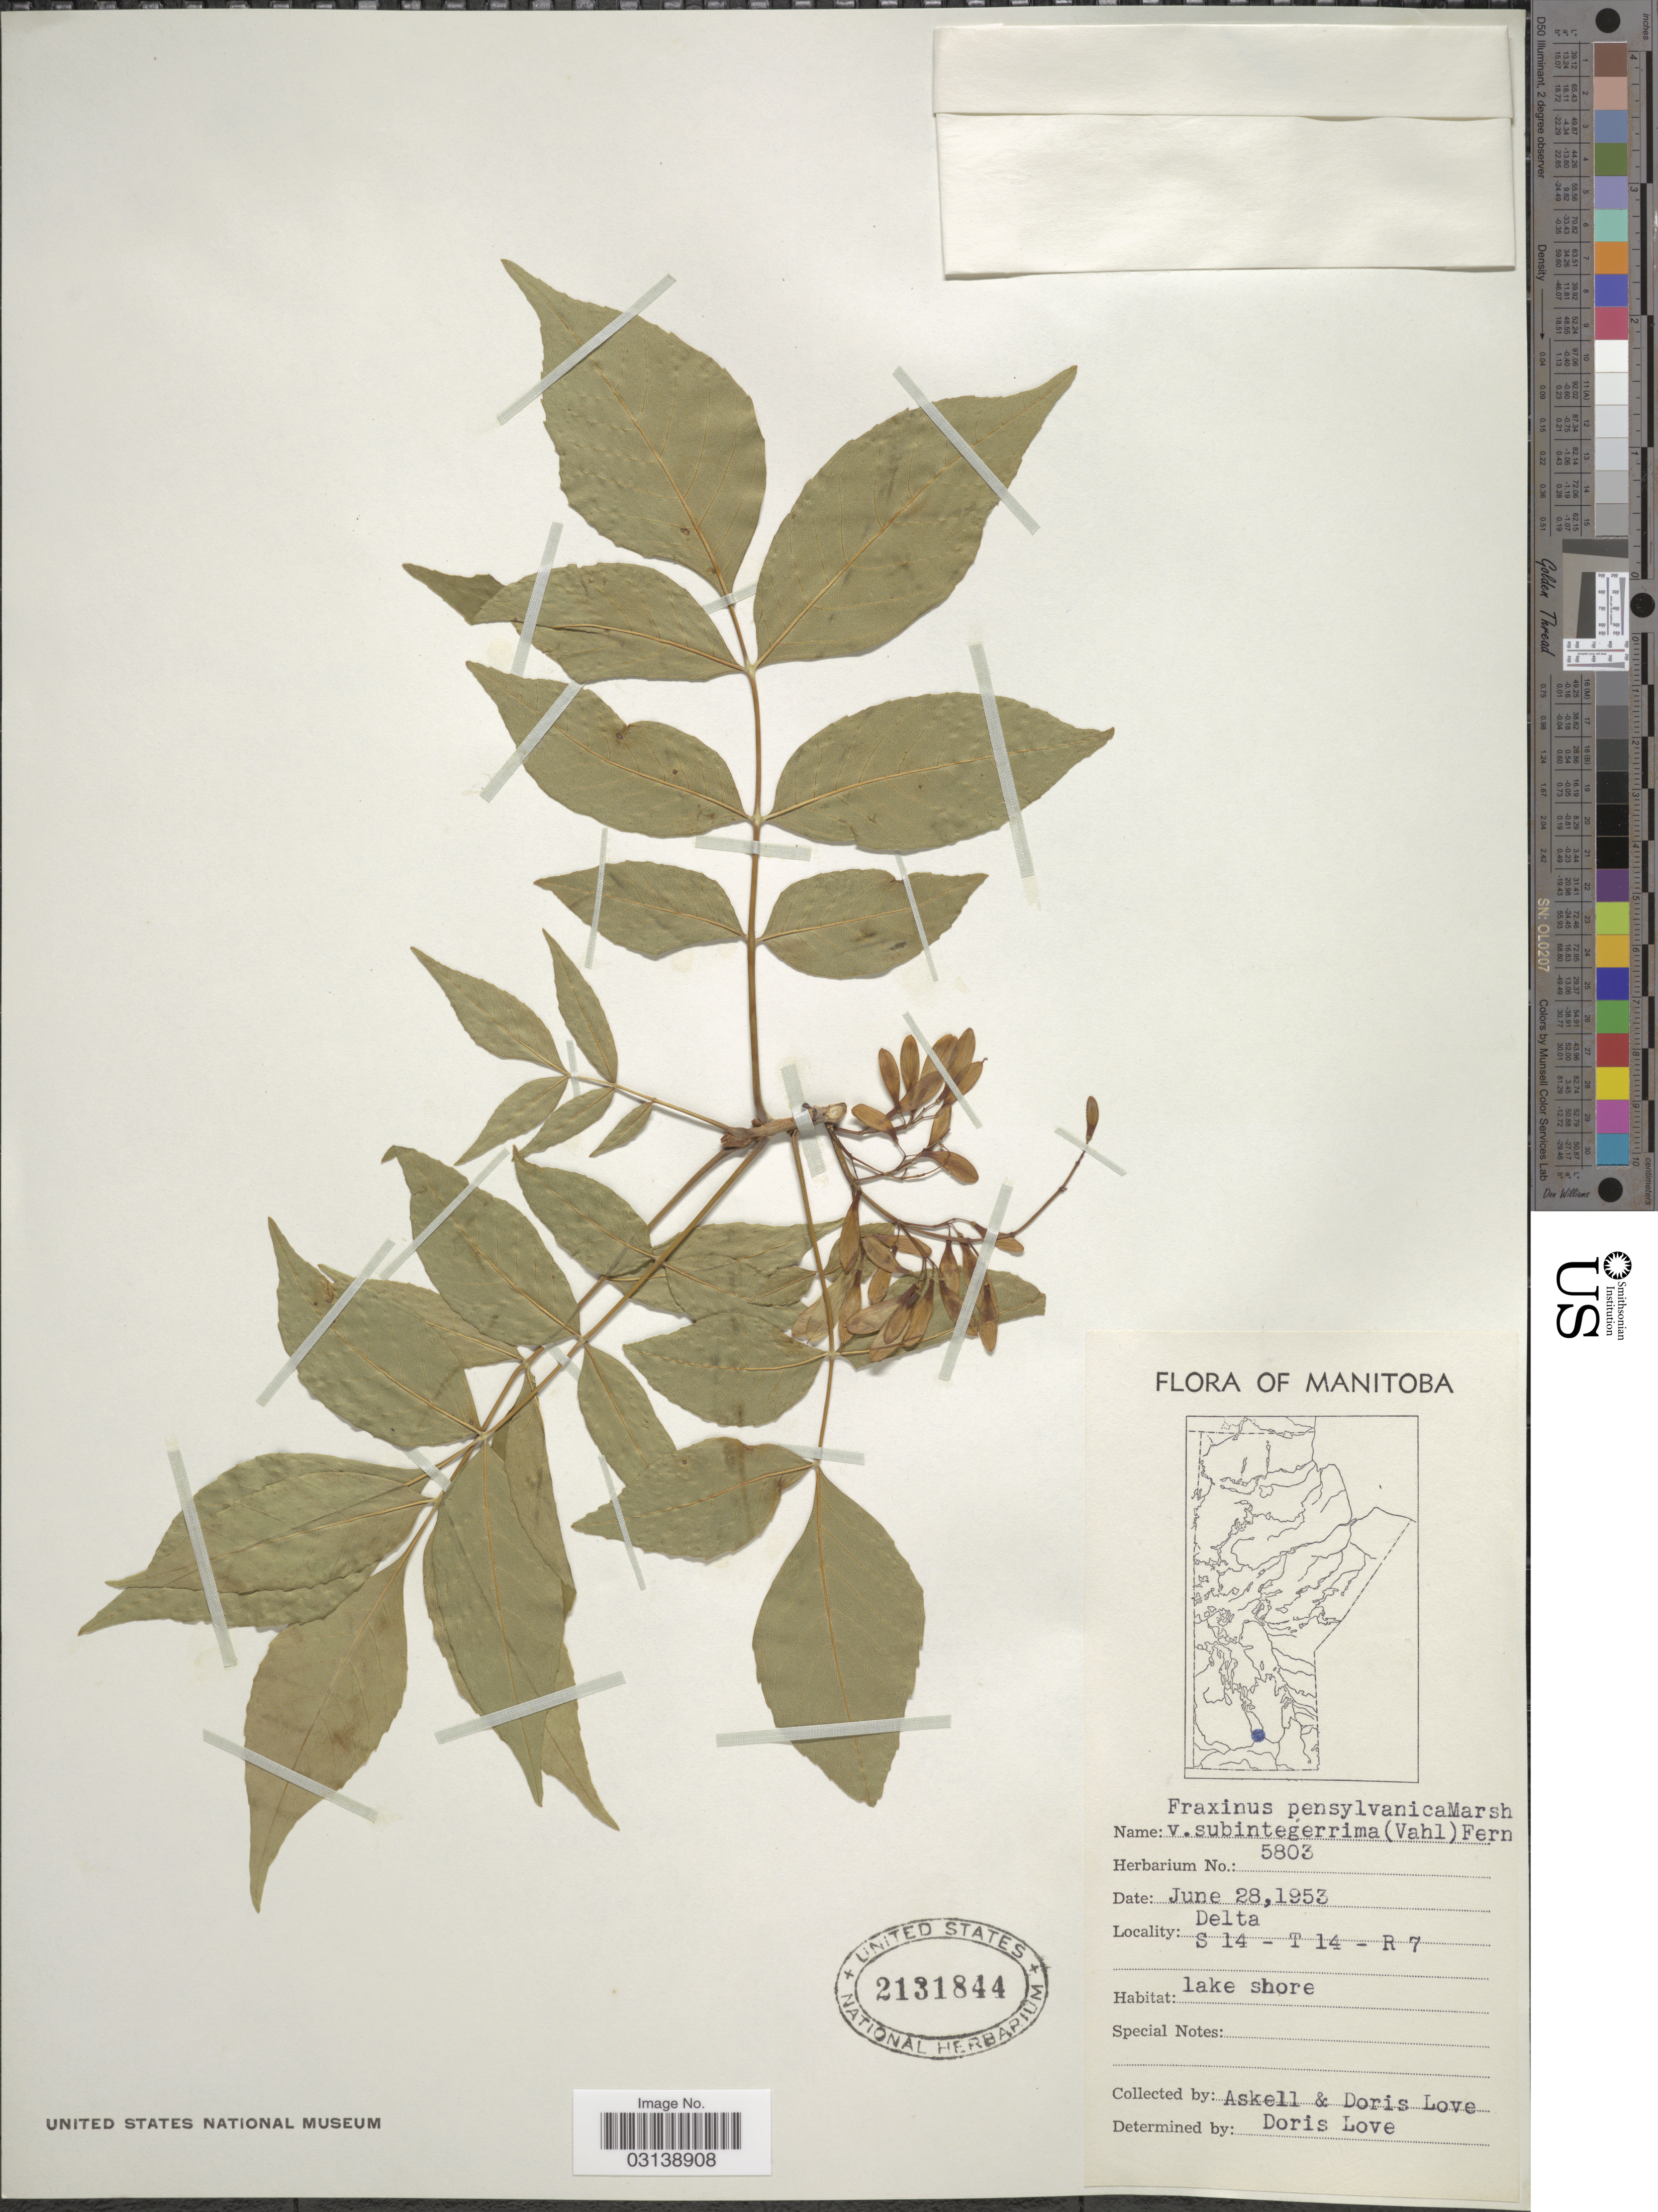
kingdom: Plantae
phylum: Tracheophyta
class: Magnoliopsida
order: Lamiales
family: Oleaceae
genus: Fraxinus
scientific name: Fraxinus pennsylvanica var. campestris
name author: (Britton) F.C. Gates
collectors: Á. Löve & D. Löve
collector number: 5803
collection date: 1953-06-28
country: Canada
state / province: Manitoba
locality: Delta. S 14 - T 14 - R 7.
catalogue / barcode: US 2131844